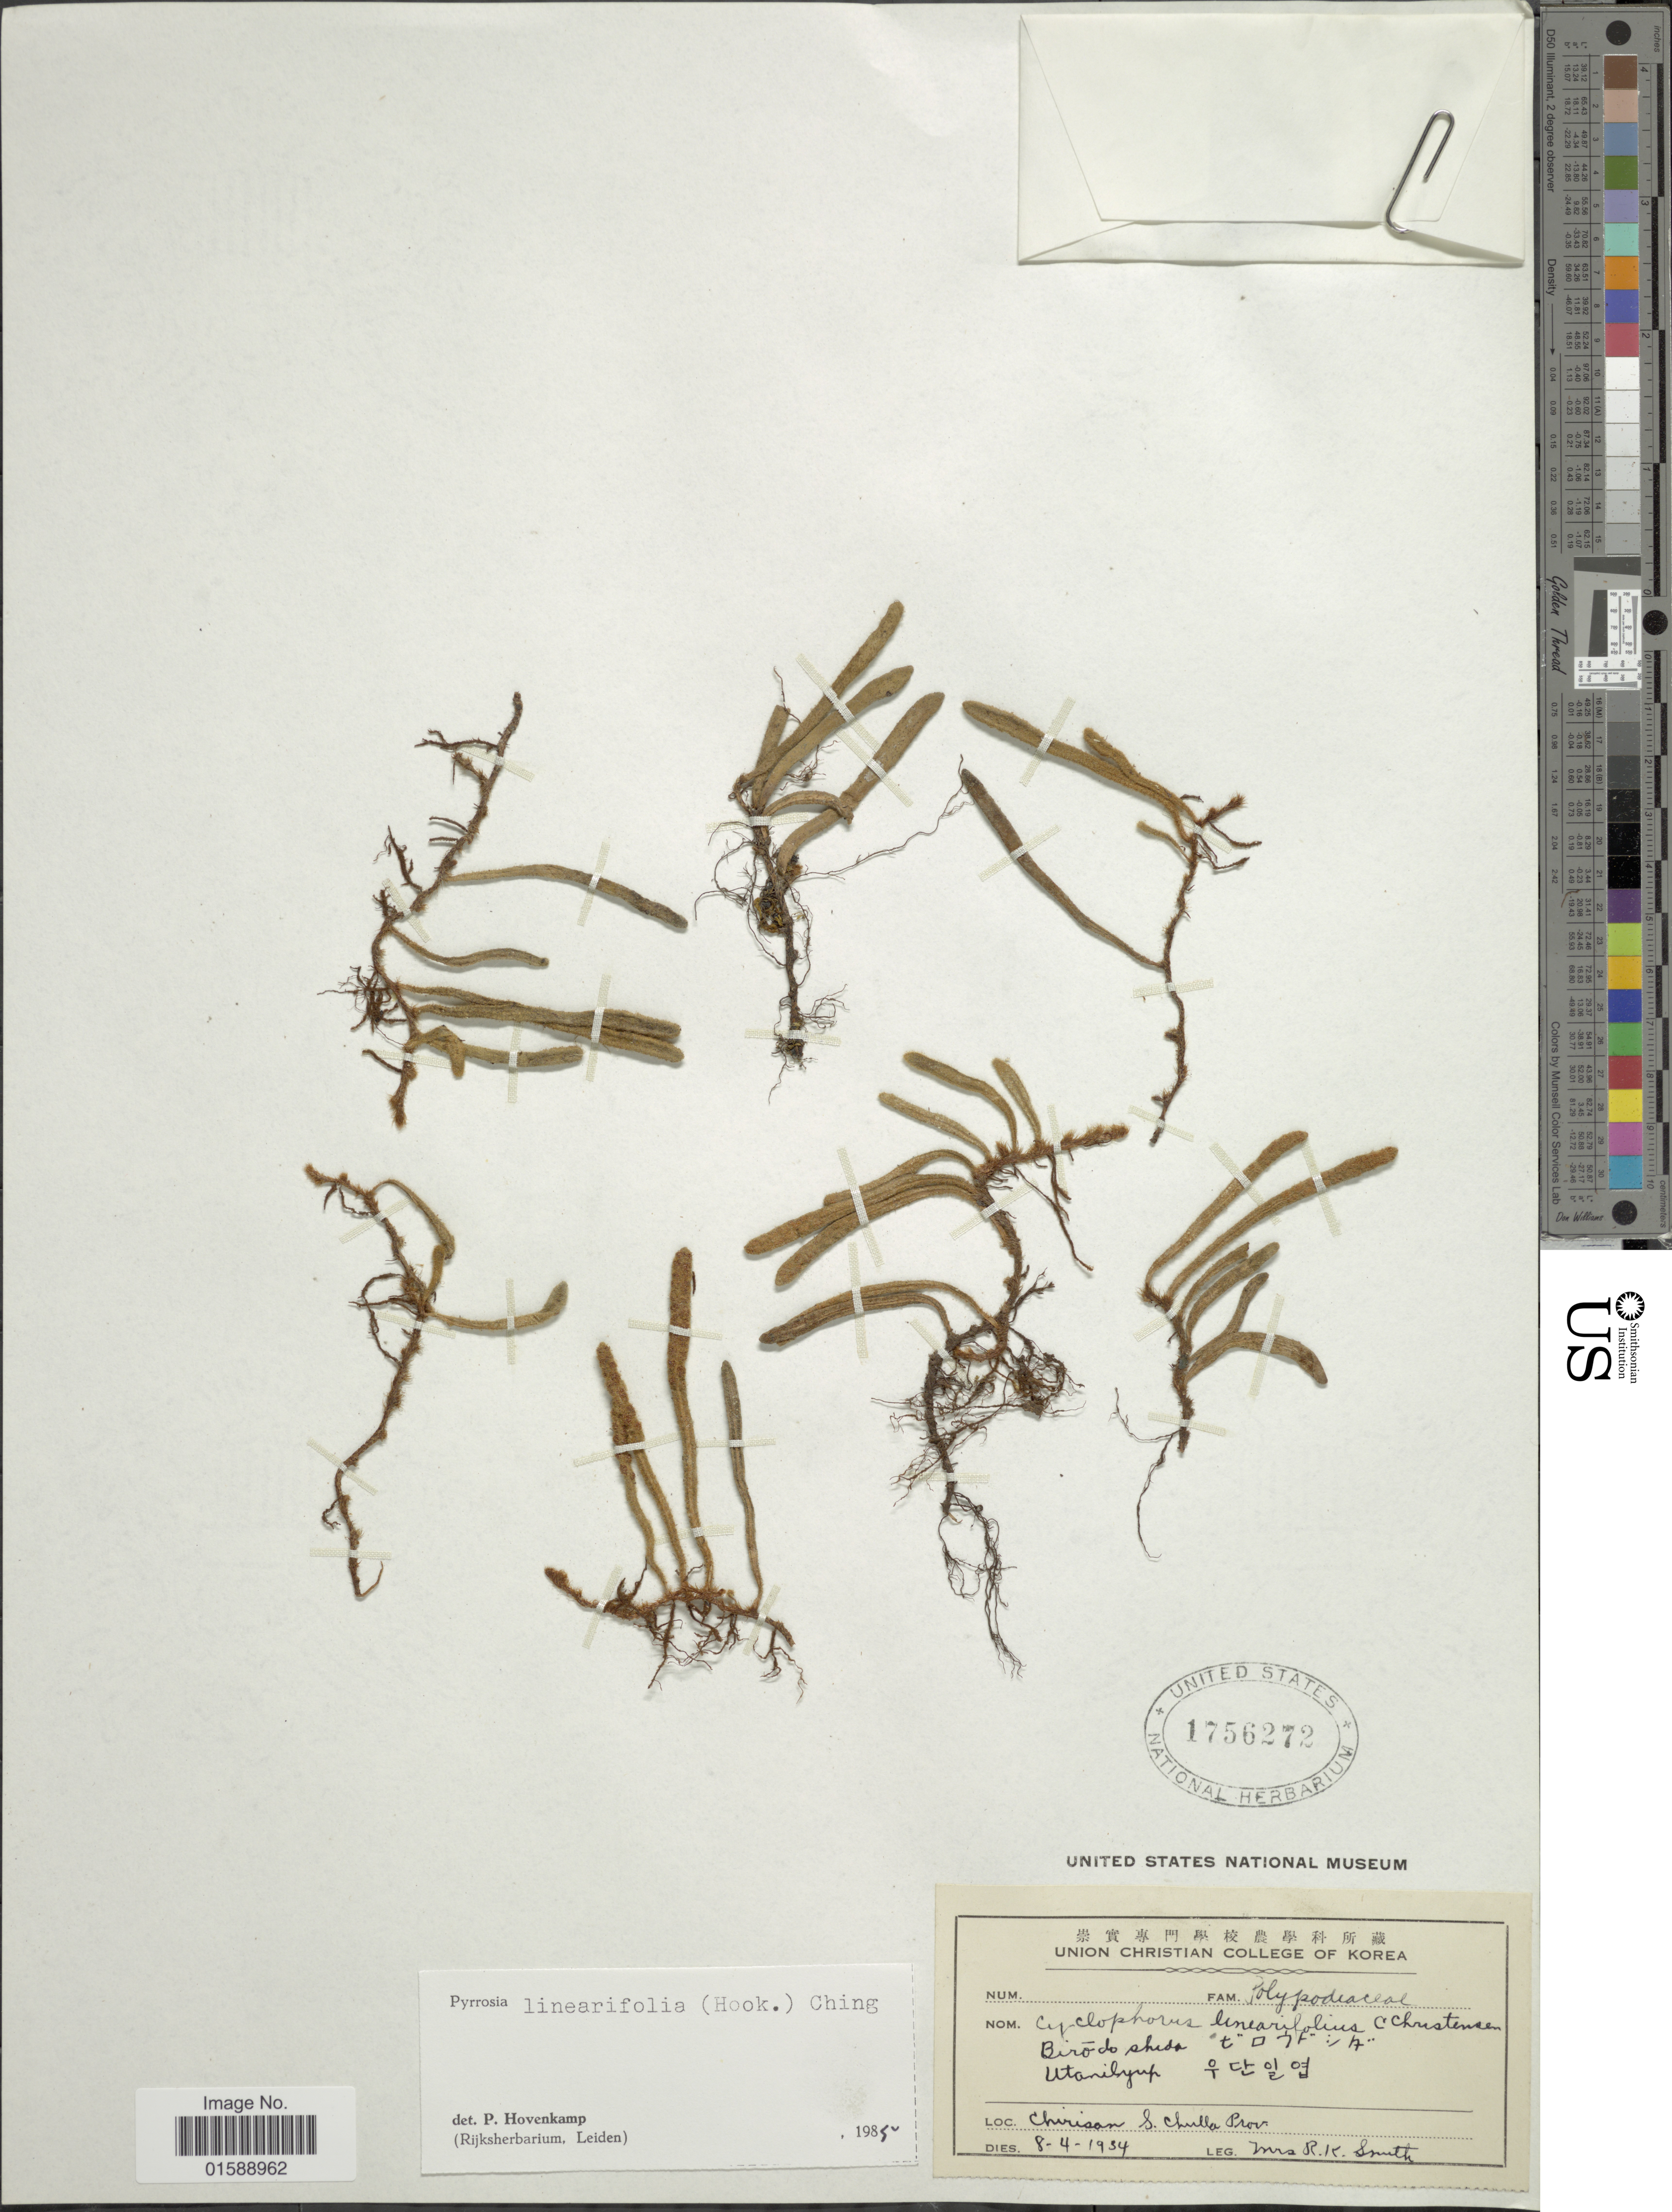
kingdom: Plantae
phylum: Tracheophyta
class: Polypodiopsida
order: Polypodiales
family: Polypodiaceae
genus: Pyrrosia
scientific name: Pyrrosia linearifolia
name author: (Hook.) Ching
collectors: R. Smith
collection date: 1934-04-08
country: South Korea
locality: Chirisan. S. Chulla Prov.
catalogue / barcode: US 1756272